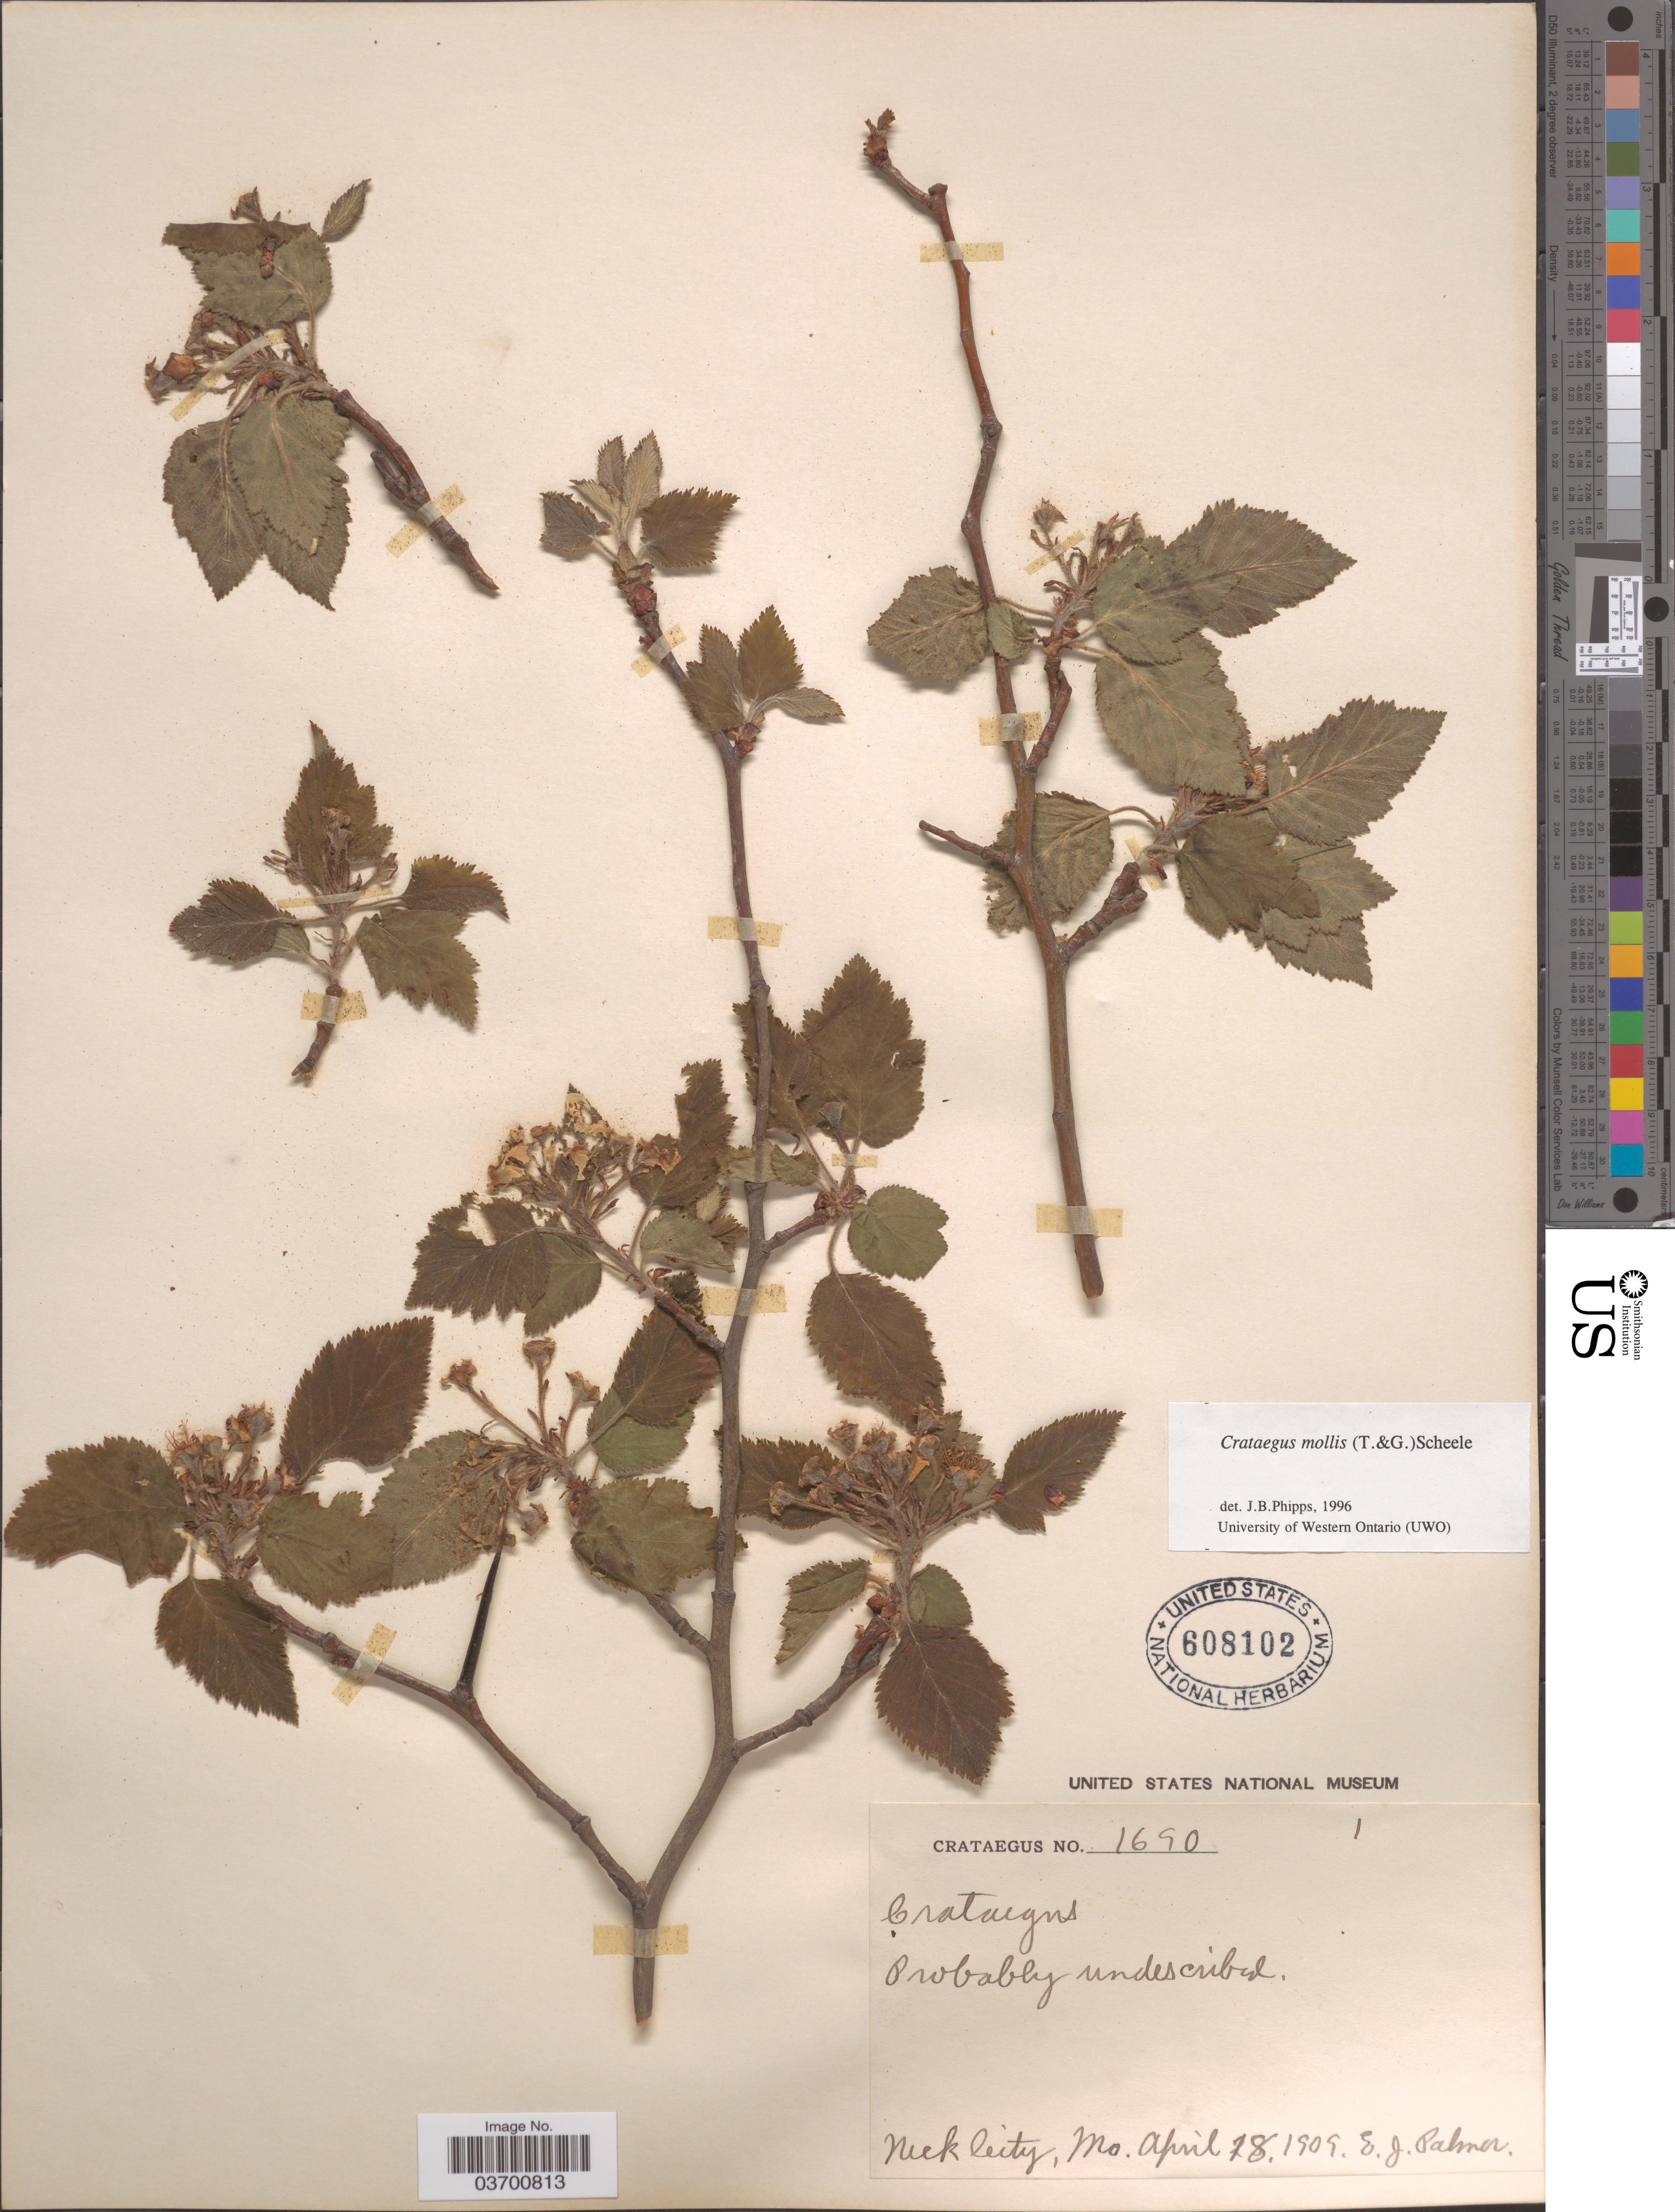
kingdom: Plantae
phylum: Tracheophyta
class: Magnoliopsida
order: Rosales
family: Rosaceae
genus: Crataegus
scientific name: Crataegus mollis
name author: (Torr. & A. Gray) Scheele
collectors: E. J. Palmer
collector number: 1690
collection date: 1909-04-18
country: United States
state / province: Missouri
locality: Neck City.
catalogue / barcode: US 608102